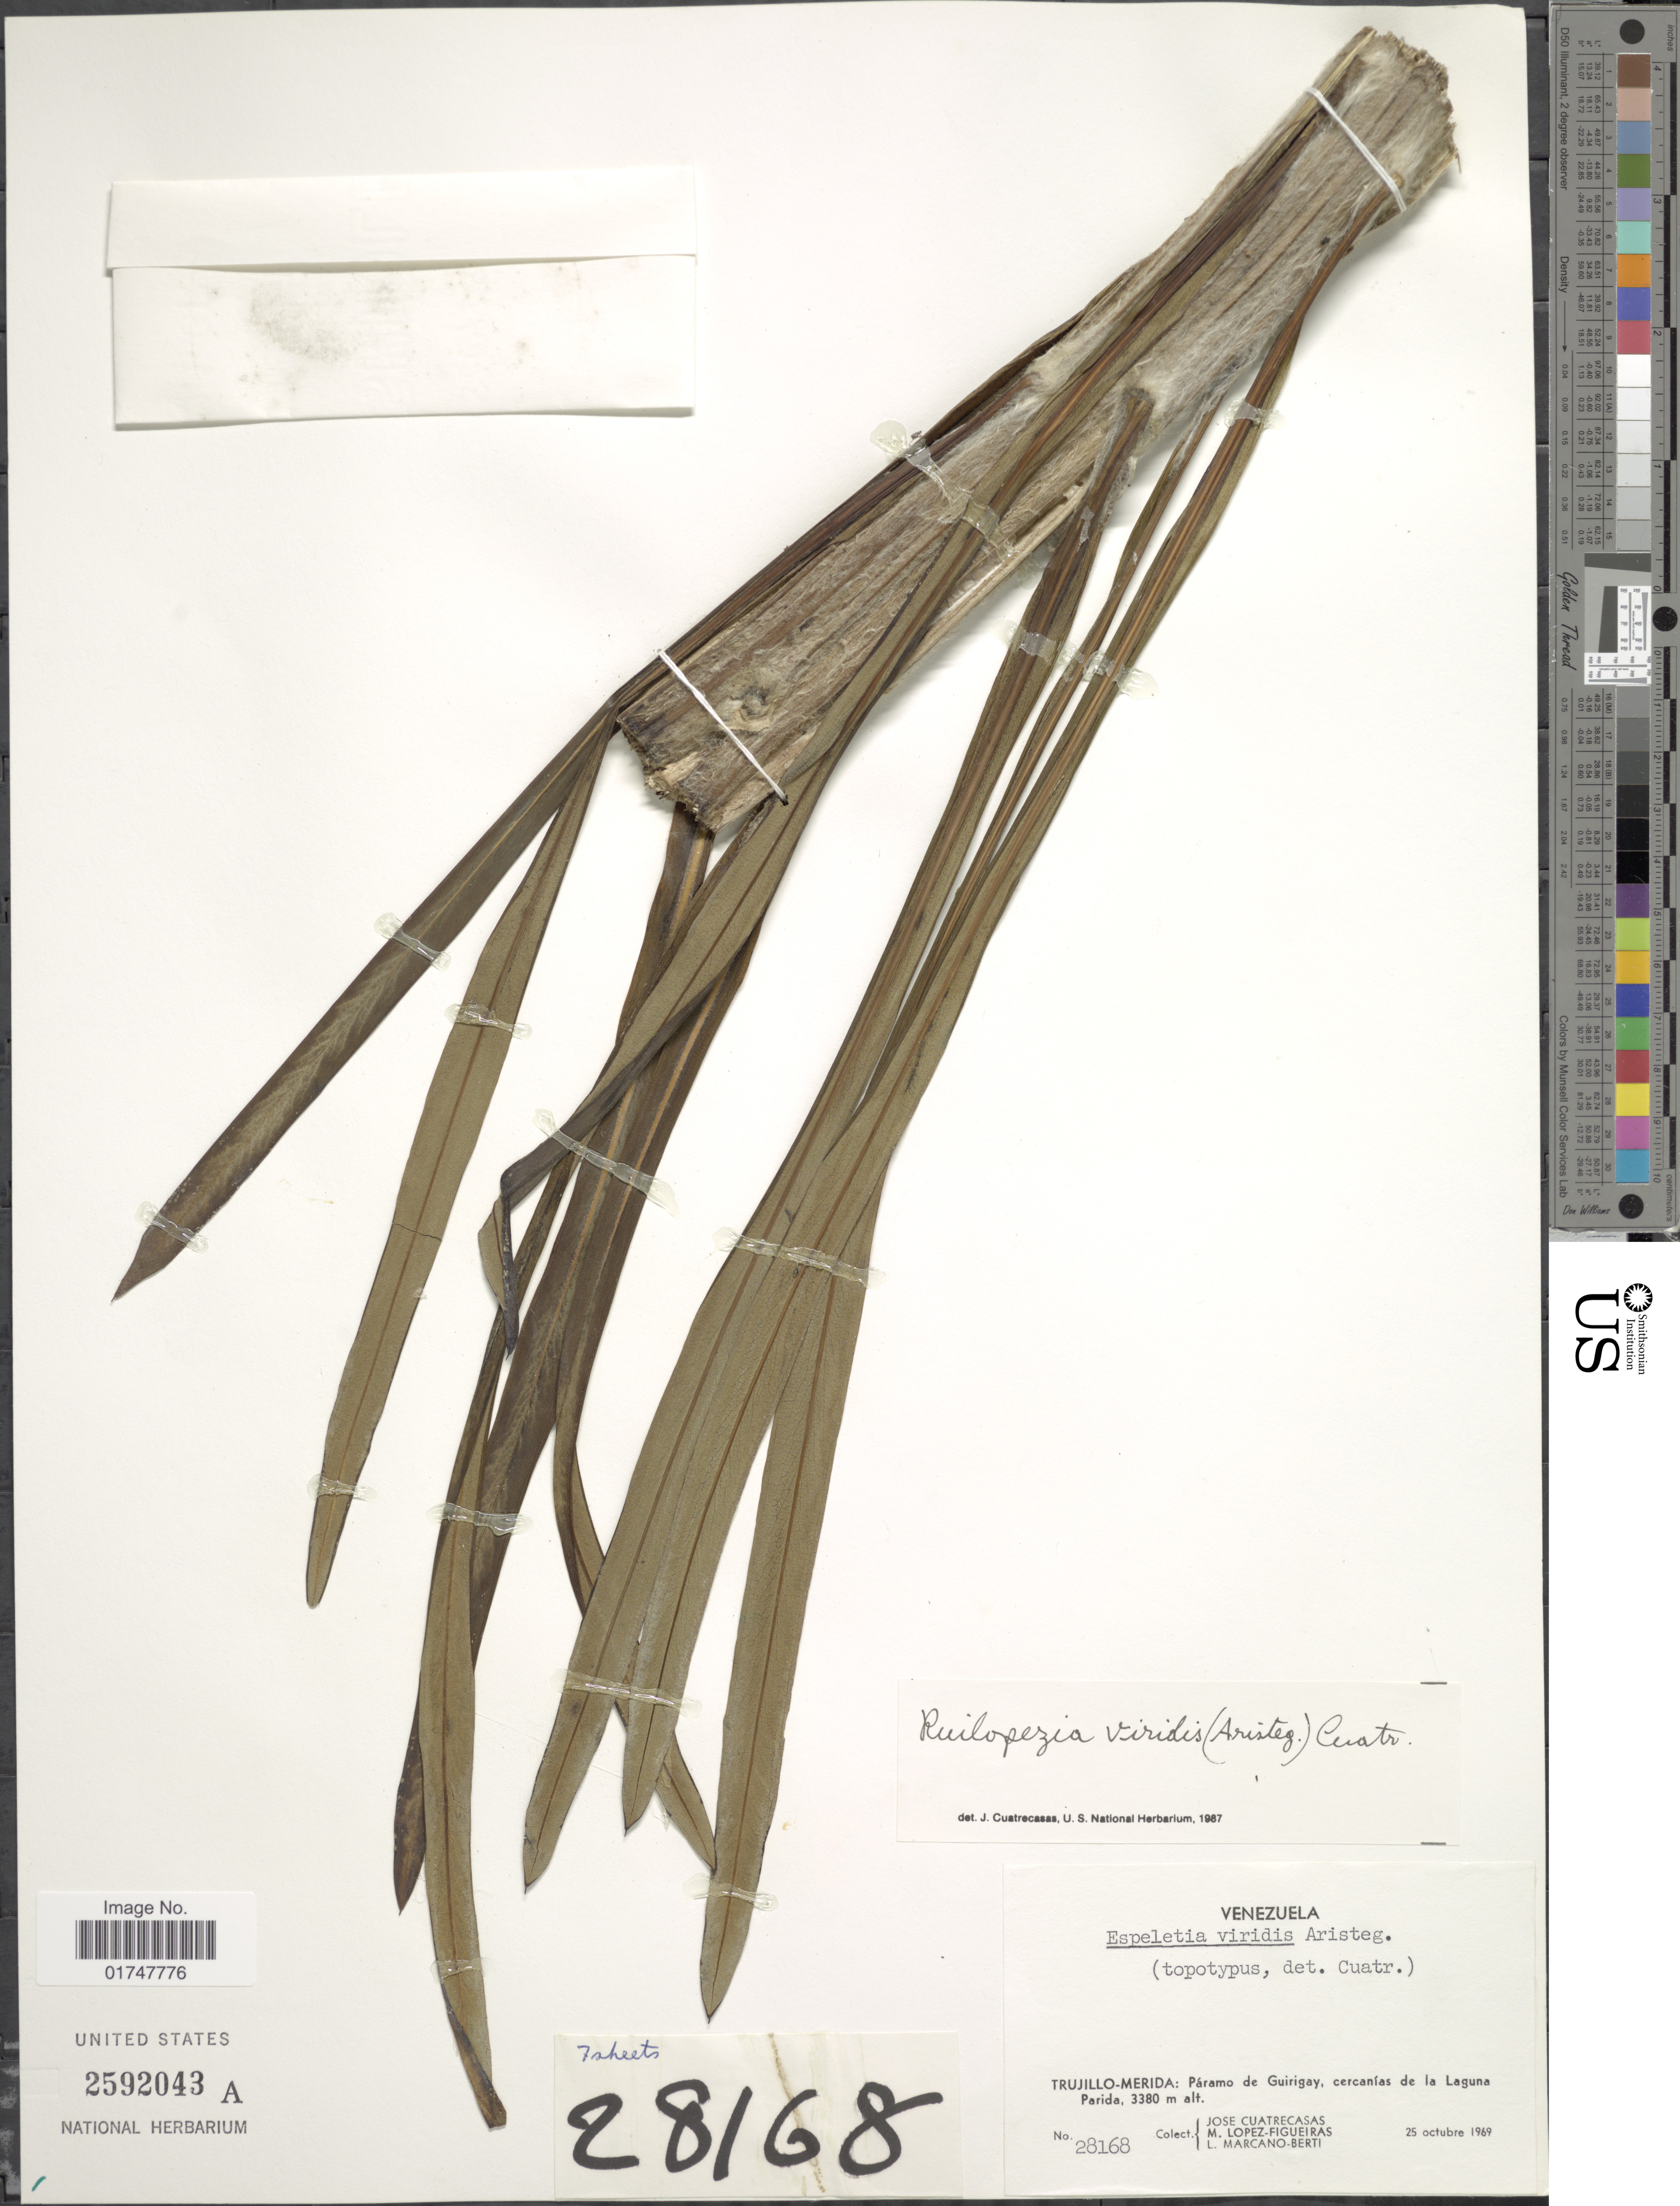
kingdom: Plantae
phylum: Tracheophyta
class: Magnoliopsida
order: Asterales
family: Asteraceae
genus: Ruilopezia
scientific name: Ruilopezia viridis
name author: (Aristeg.) Cuatrec.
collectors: J. Cuatrecasas, M. López Figueiras & L. Marcano-Berti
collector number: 28168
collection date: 1969-10-25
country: Venezuela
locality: Trujillo-Merida: Páramo de Guirigay, cercanías de la Laguna Parida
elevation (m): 3380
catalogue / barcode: US 2592043A